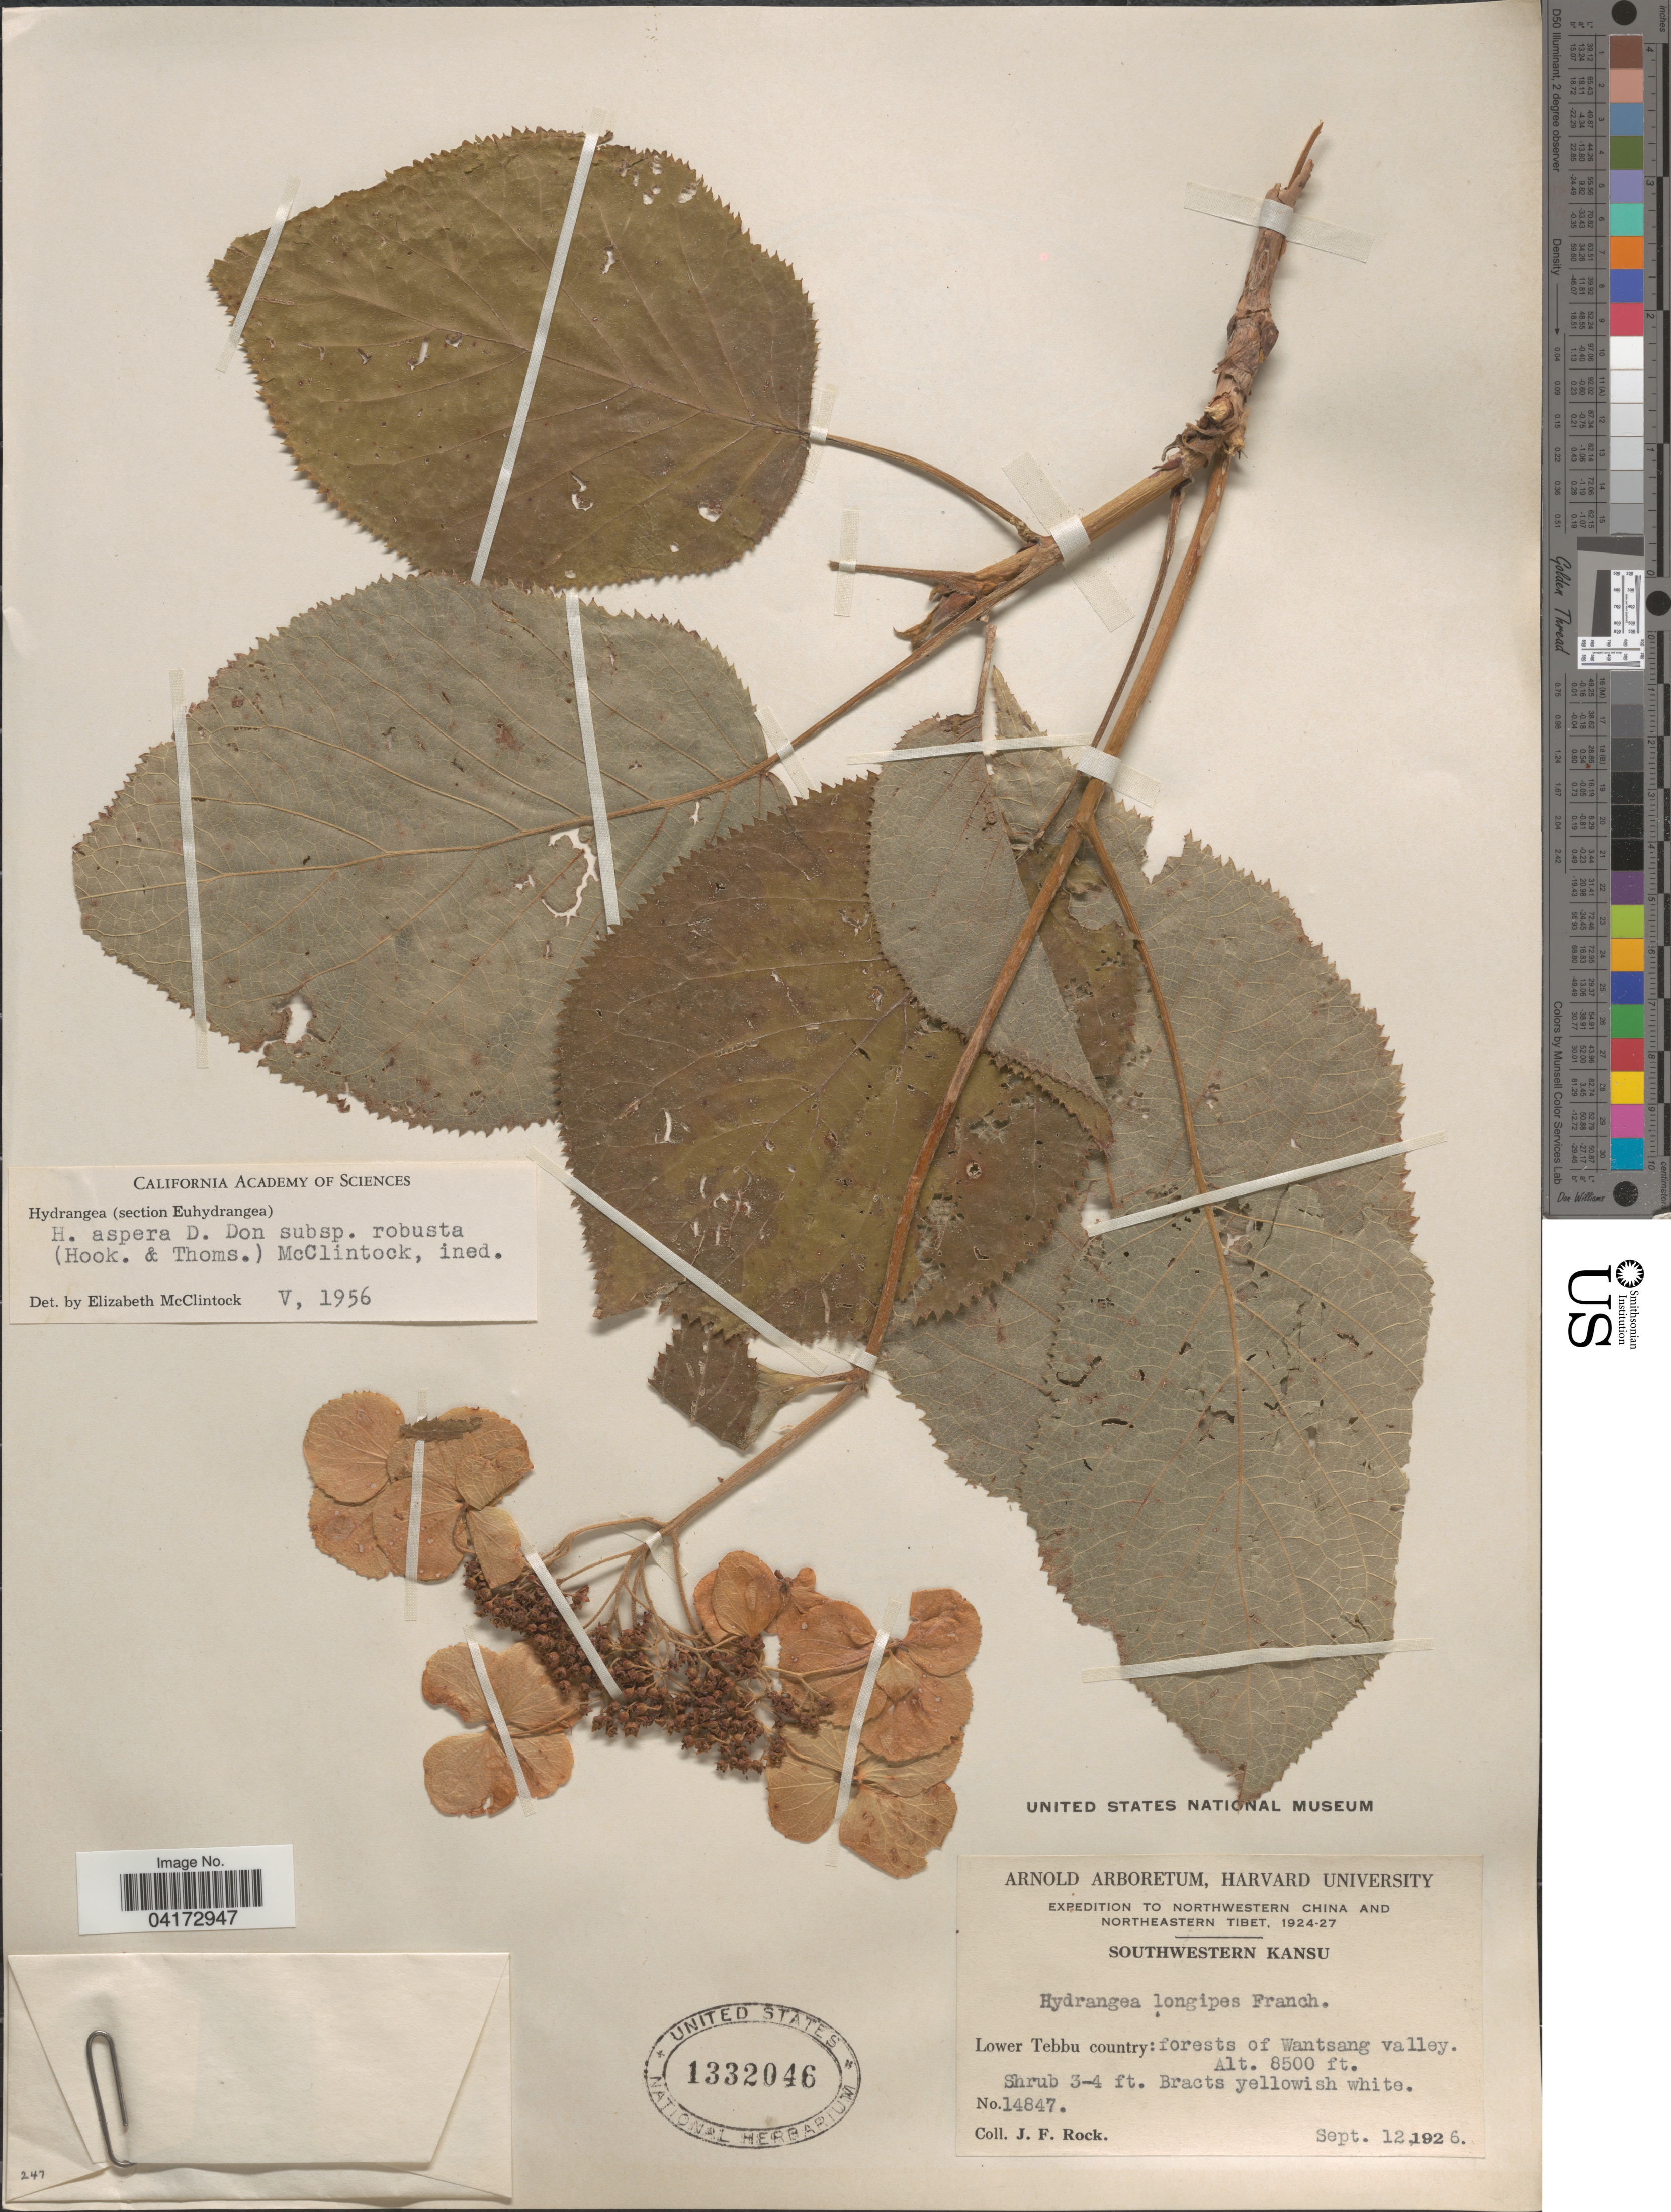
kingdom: Plantae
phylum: Tracheophyta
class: Magnoliopsida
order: Cornales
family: Hydrangeaceae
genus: Hydrangea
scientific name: Hydrangea aspera subsp. robusta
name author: (Hook. f. & Thomson) E. M. McClint.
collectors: J. Rock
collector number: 14847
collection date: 1926-09-12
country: China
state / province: Gansu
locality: Expedition to Northwestern China and Northeastern Tibet, 1924-27. Southwestern Kansu. Lower Tebbu country:forests of Wantsang valley.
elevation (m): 2591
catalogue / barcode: US 1332046